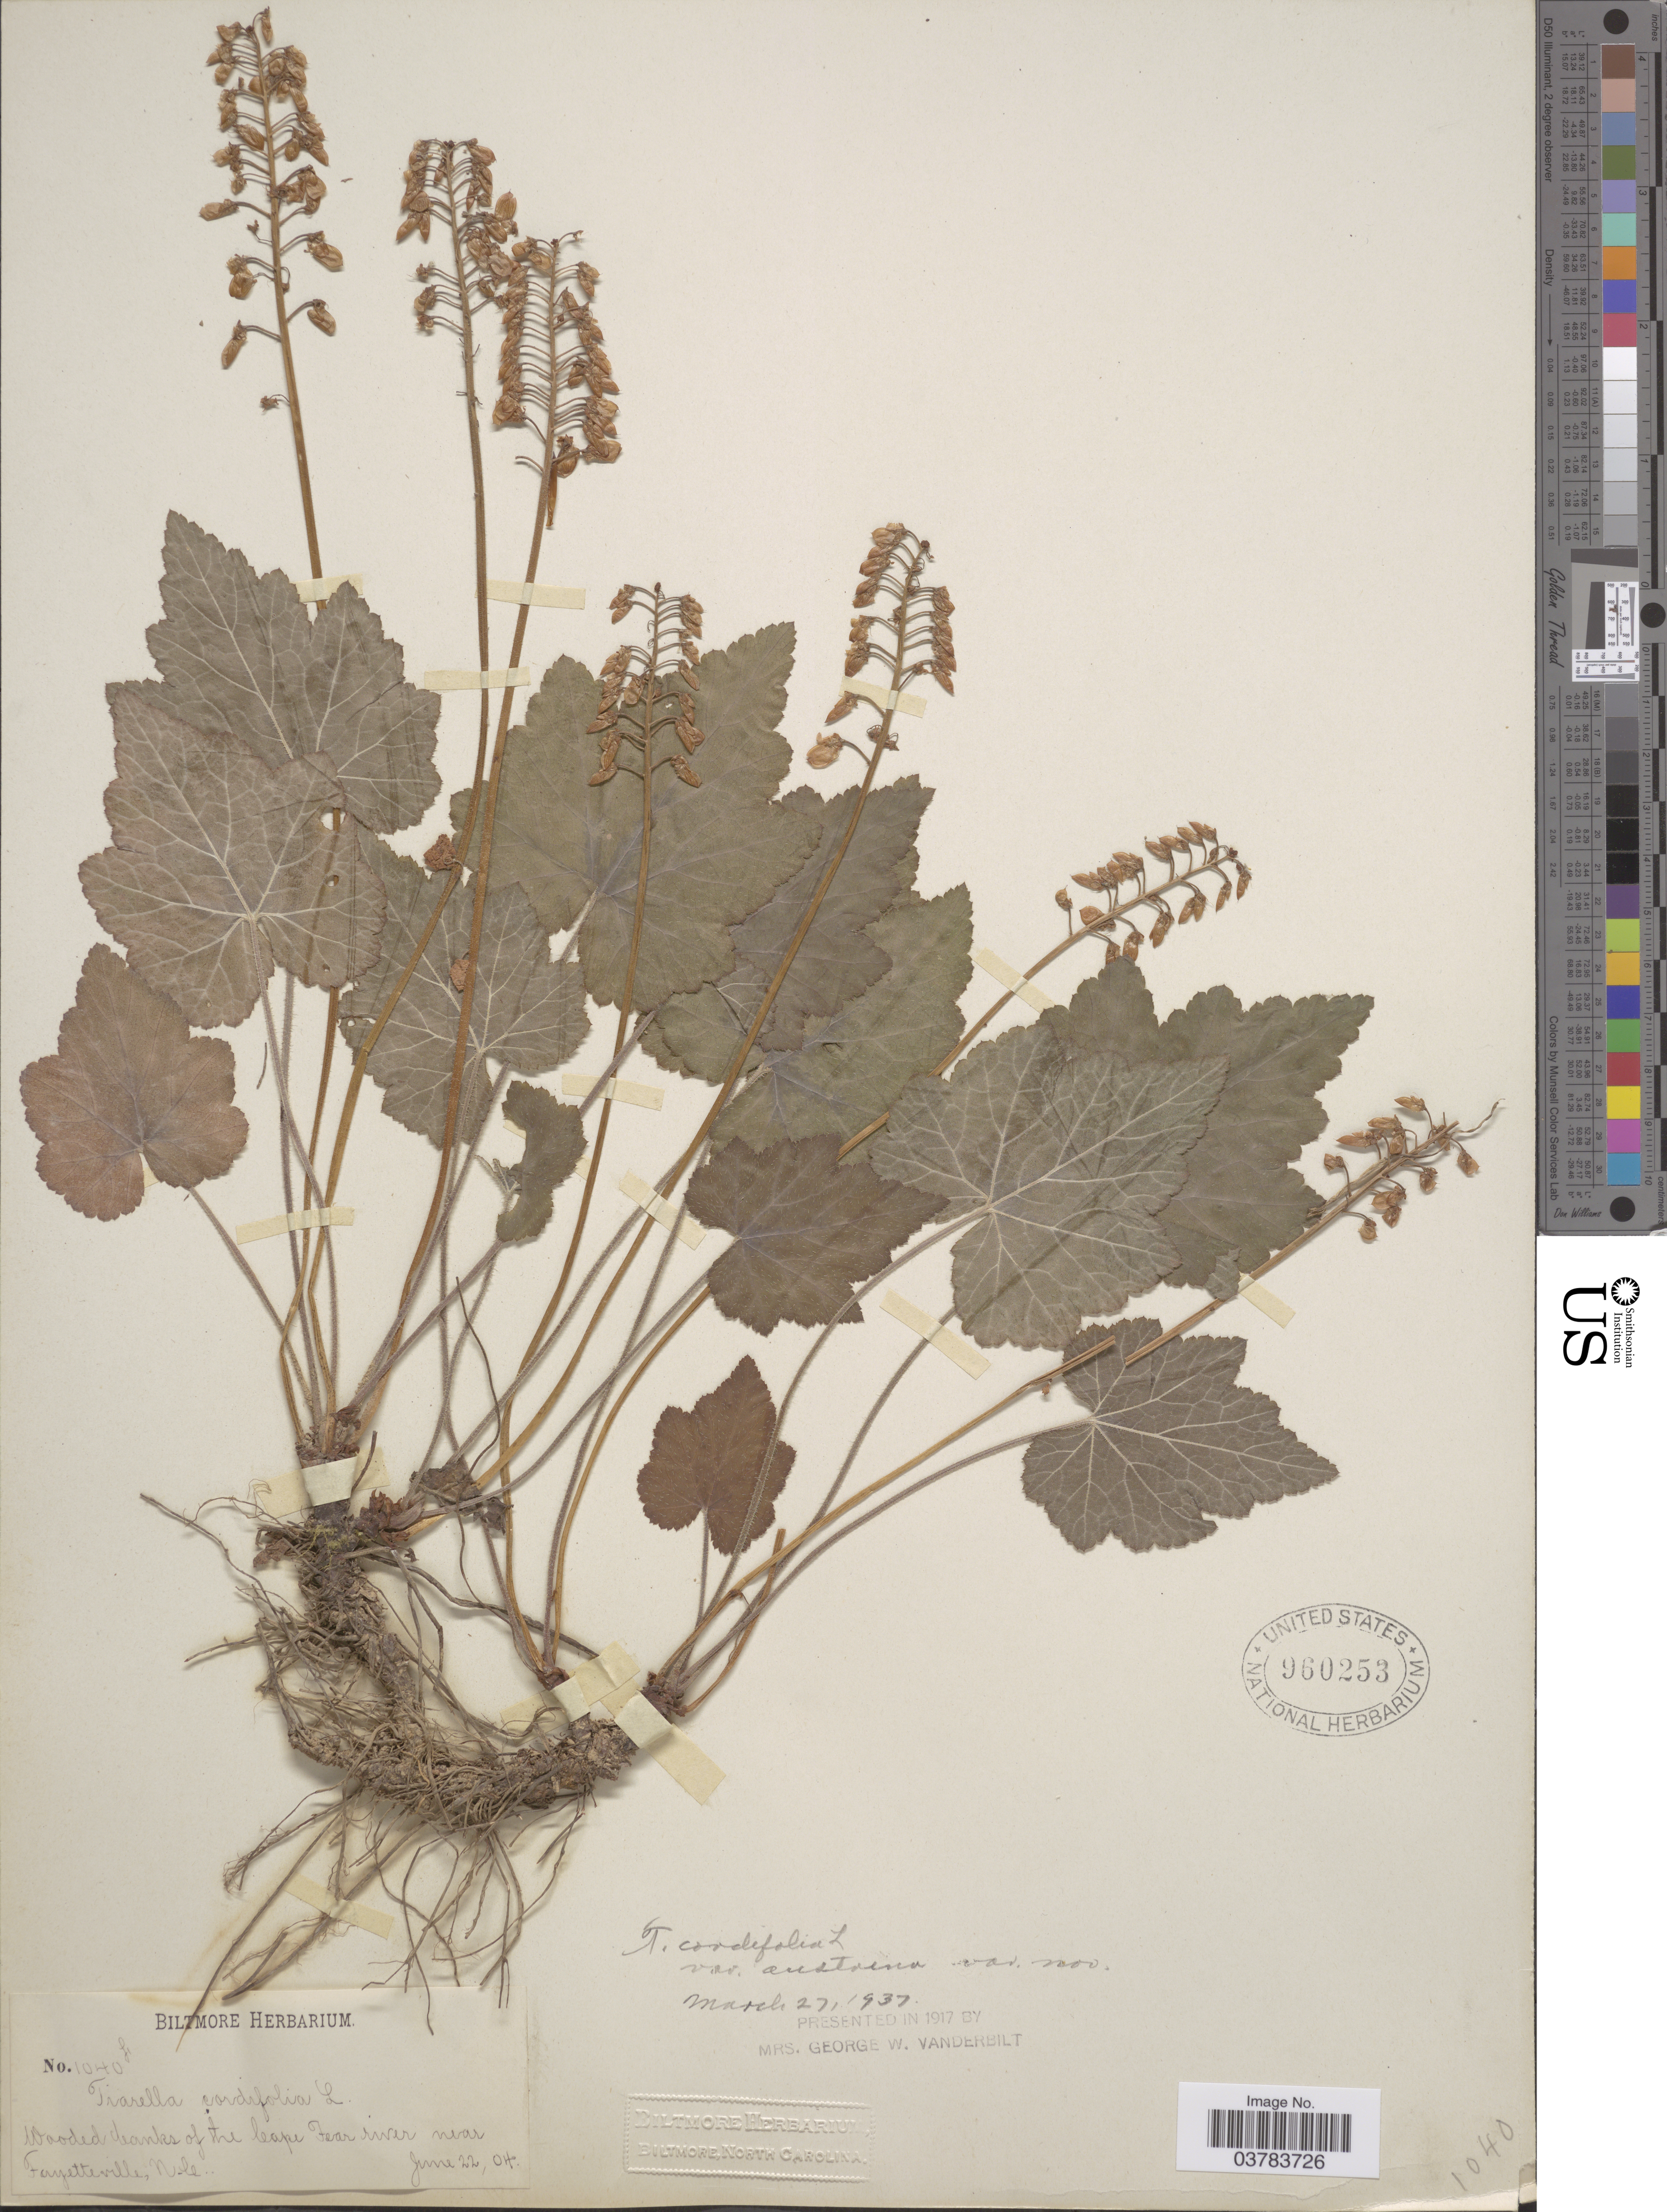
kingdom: Plantae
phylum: Tracheophyta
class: Magnoliopsida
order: Saxifragales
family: Saxifragaceae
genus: Tiarella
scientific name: Tiarella cordifolia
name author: L.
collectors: ex herb. Biltmore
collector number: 1040f*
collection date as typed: Transcribed d/m/y: 22/6/4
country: United States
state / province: North Carolina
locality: Wooded banks of the Cape Fear river near Fayetteville.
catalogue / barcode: US 960253